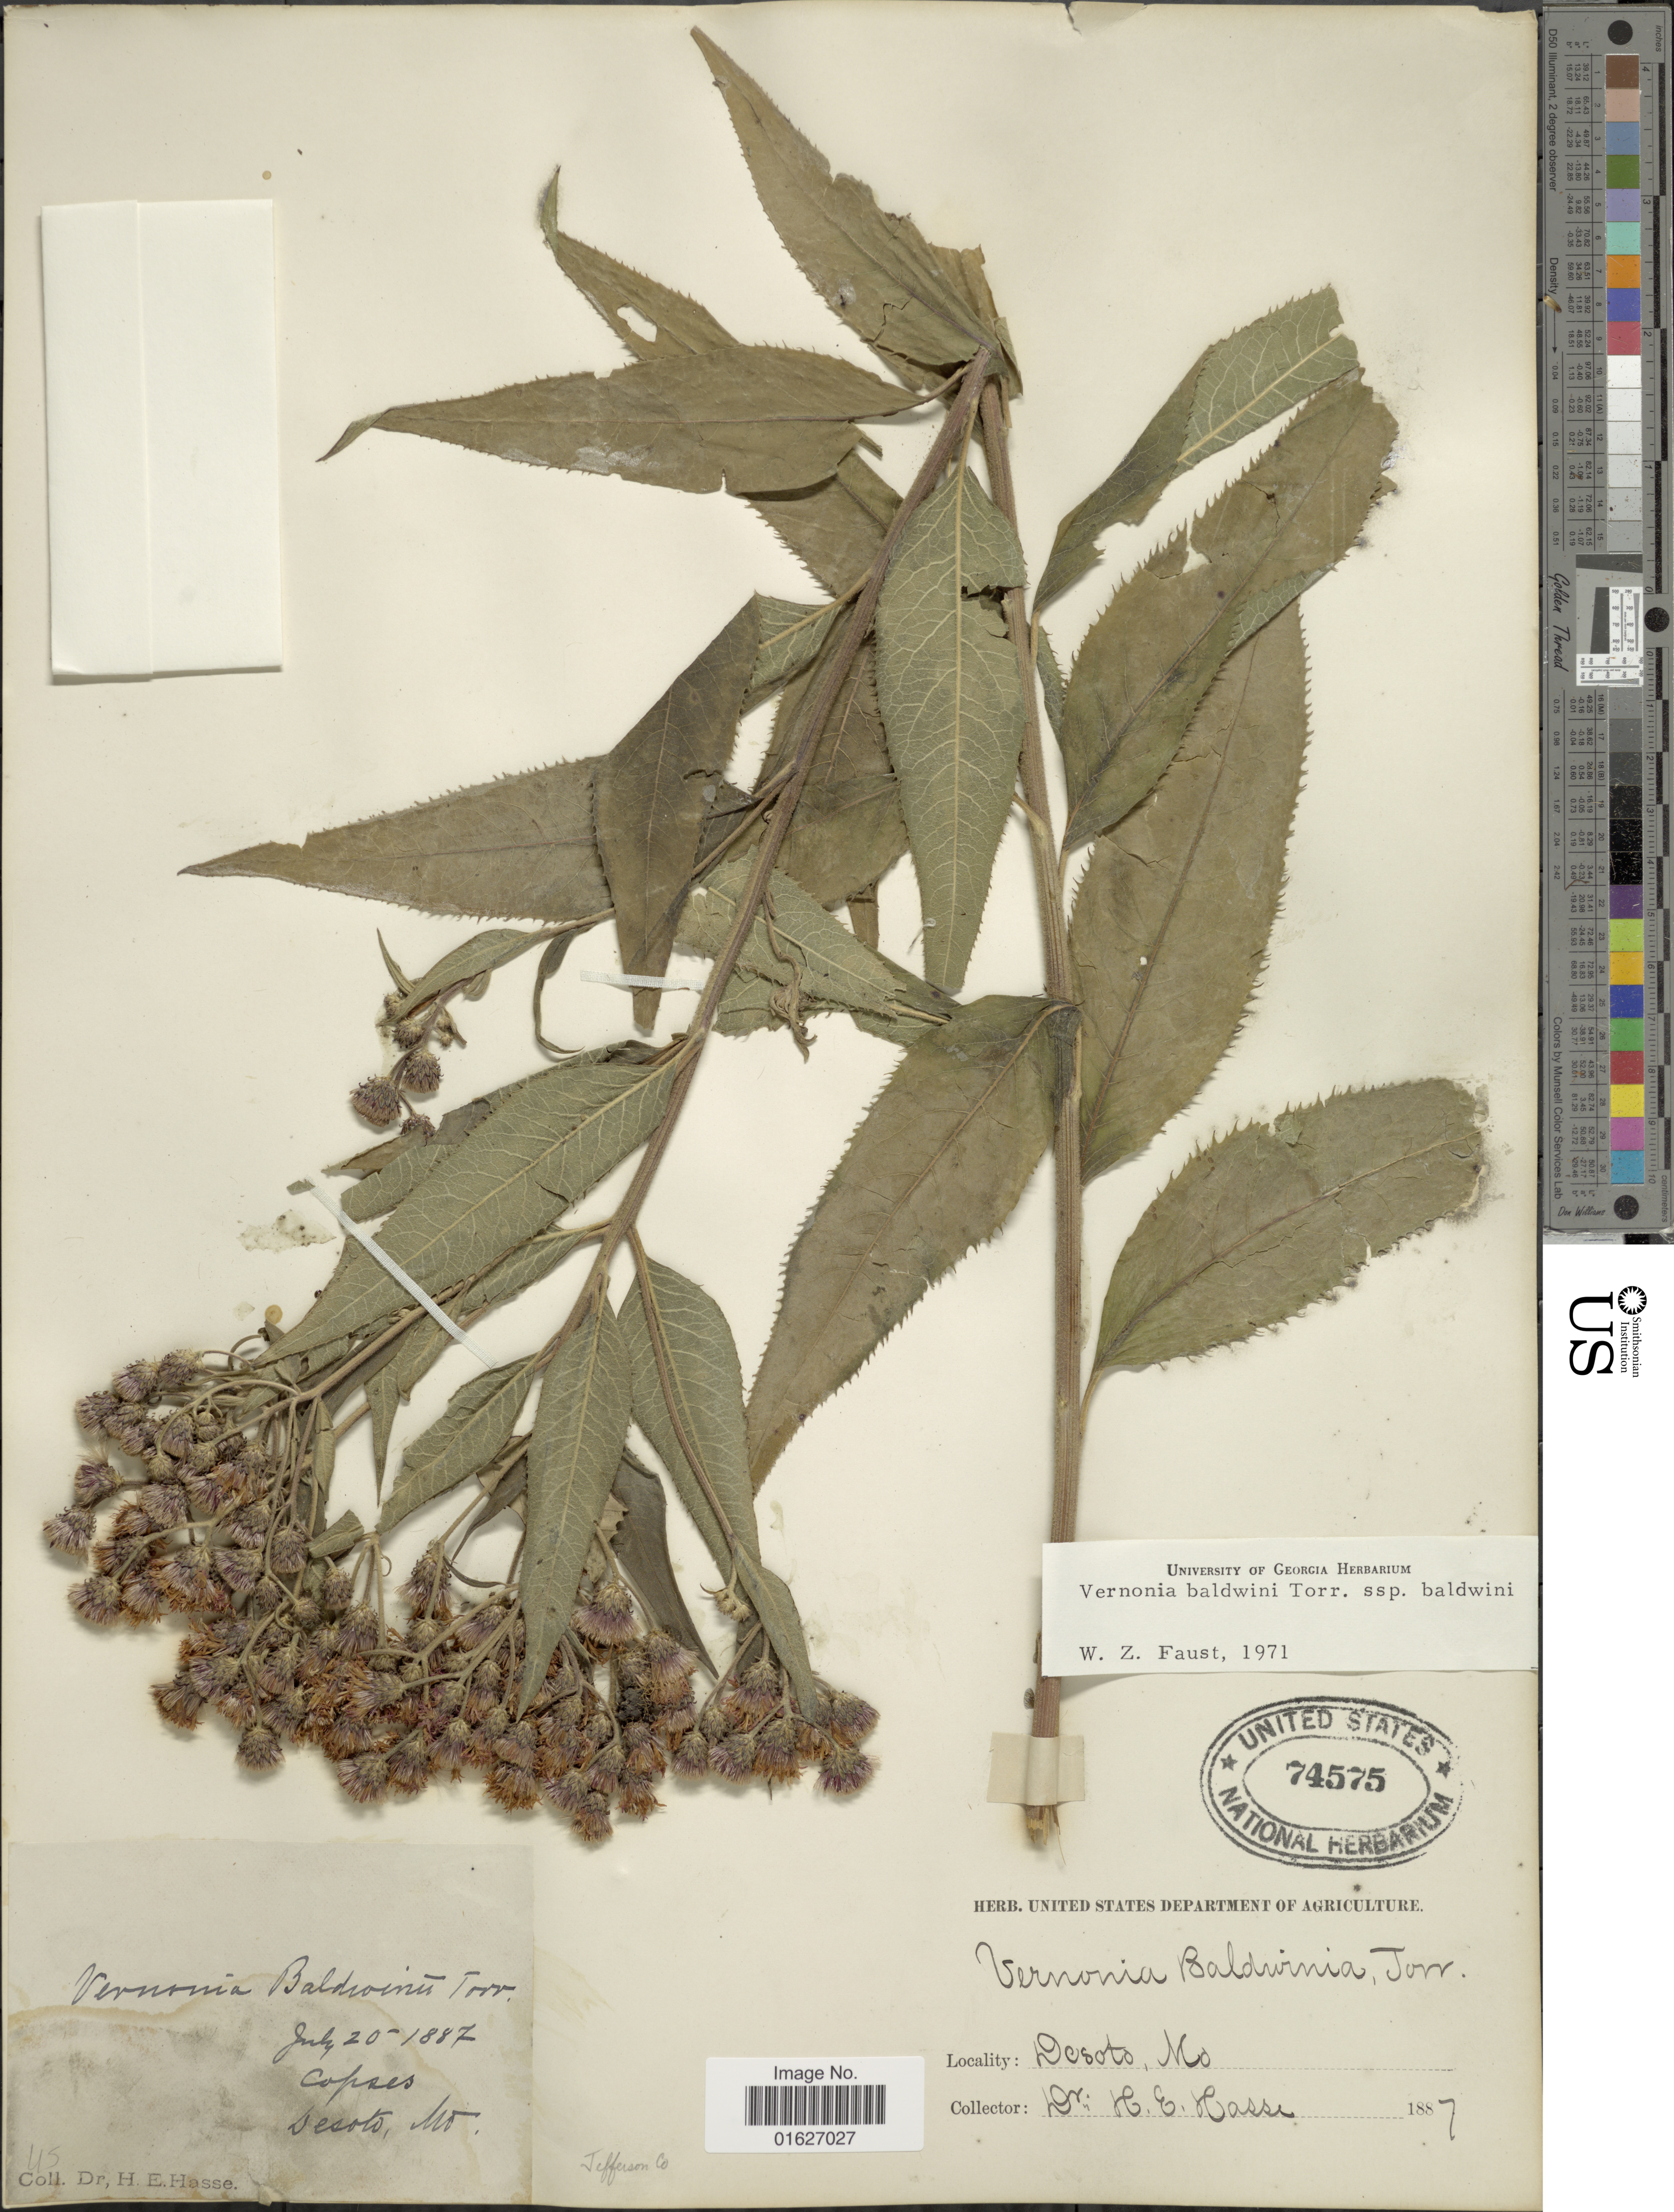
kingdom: Plantae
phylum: Tracheophyta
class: Magnoliopsida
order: Asterales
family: Asteraceae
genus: Vernonia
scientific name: Vernonia baldwinii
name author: Torr.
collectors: H. E. Hasse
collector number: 45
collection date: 1887-07-20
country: United States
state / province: Missouri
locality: Copses, Desoto, Jefferson Co.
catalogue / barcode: US 74575